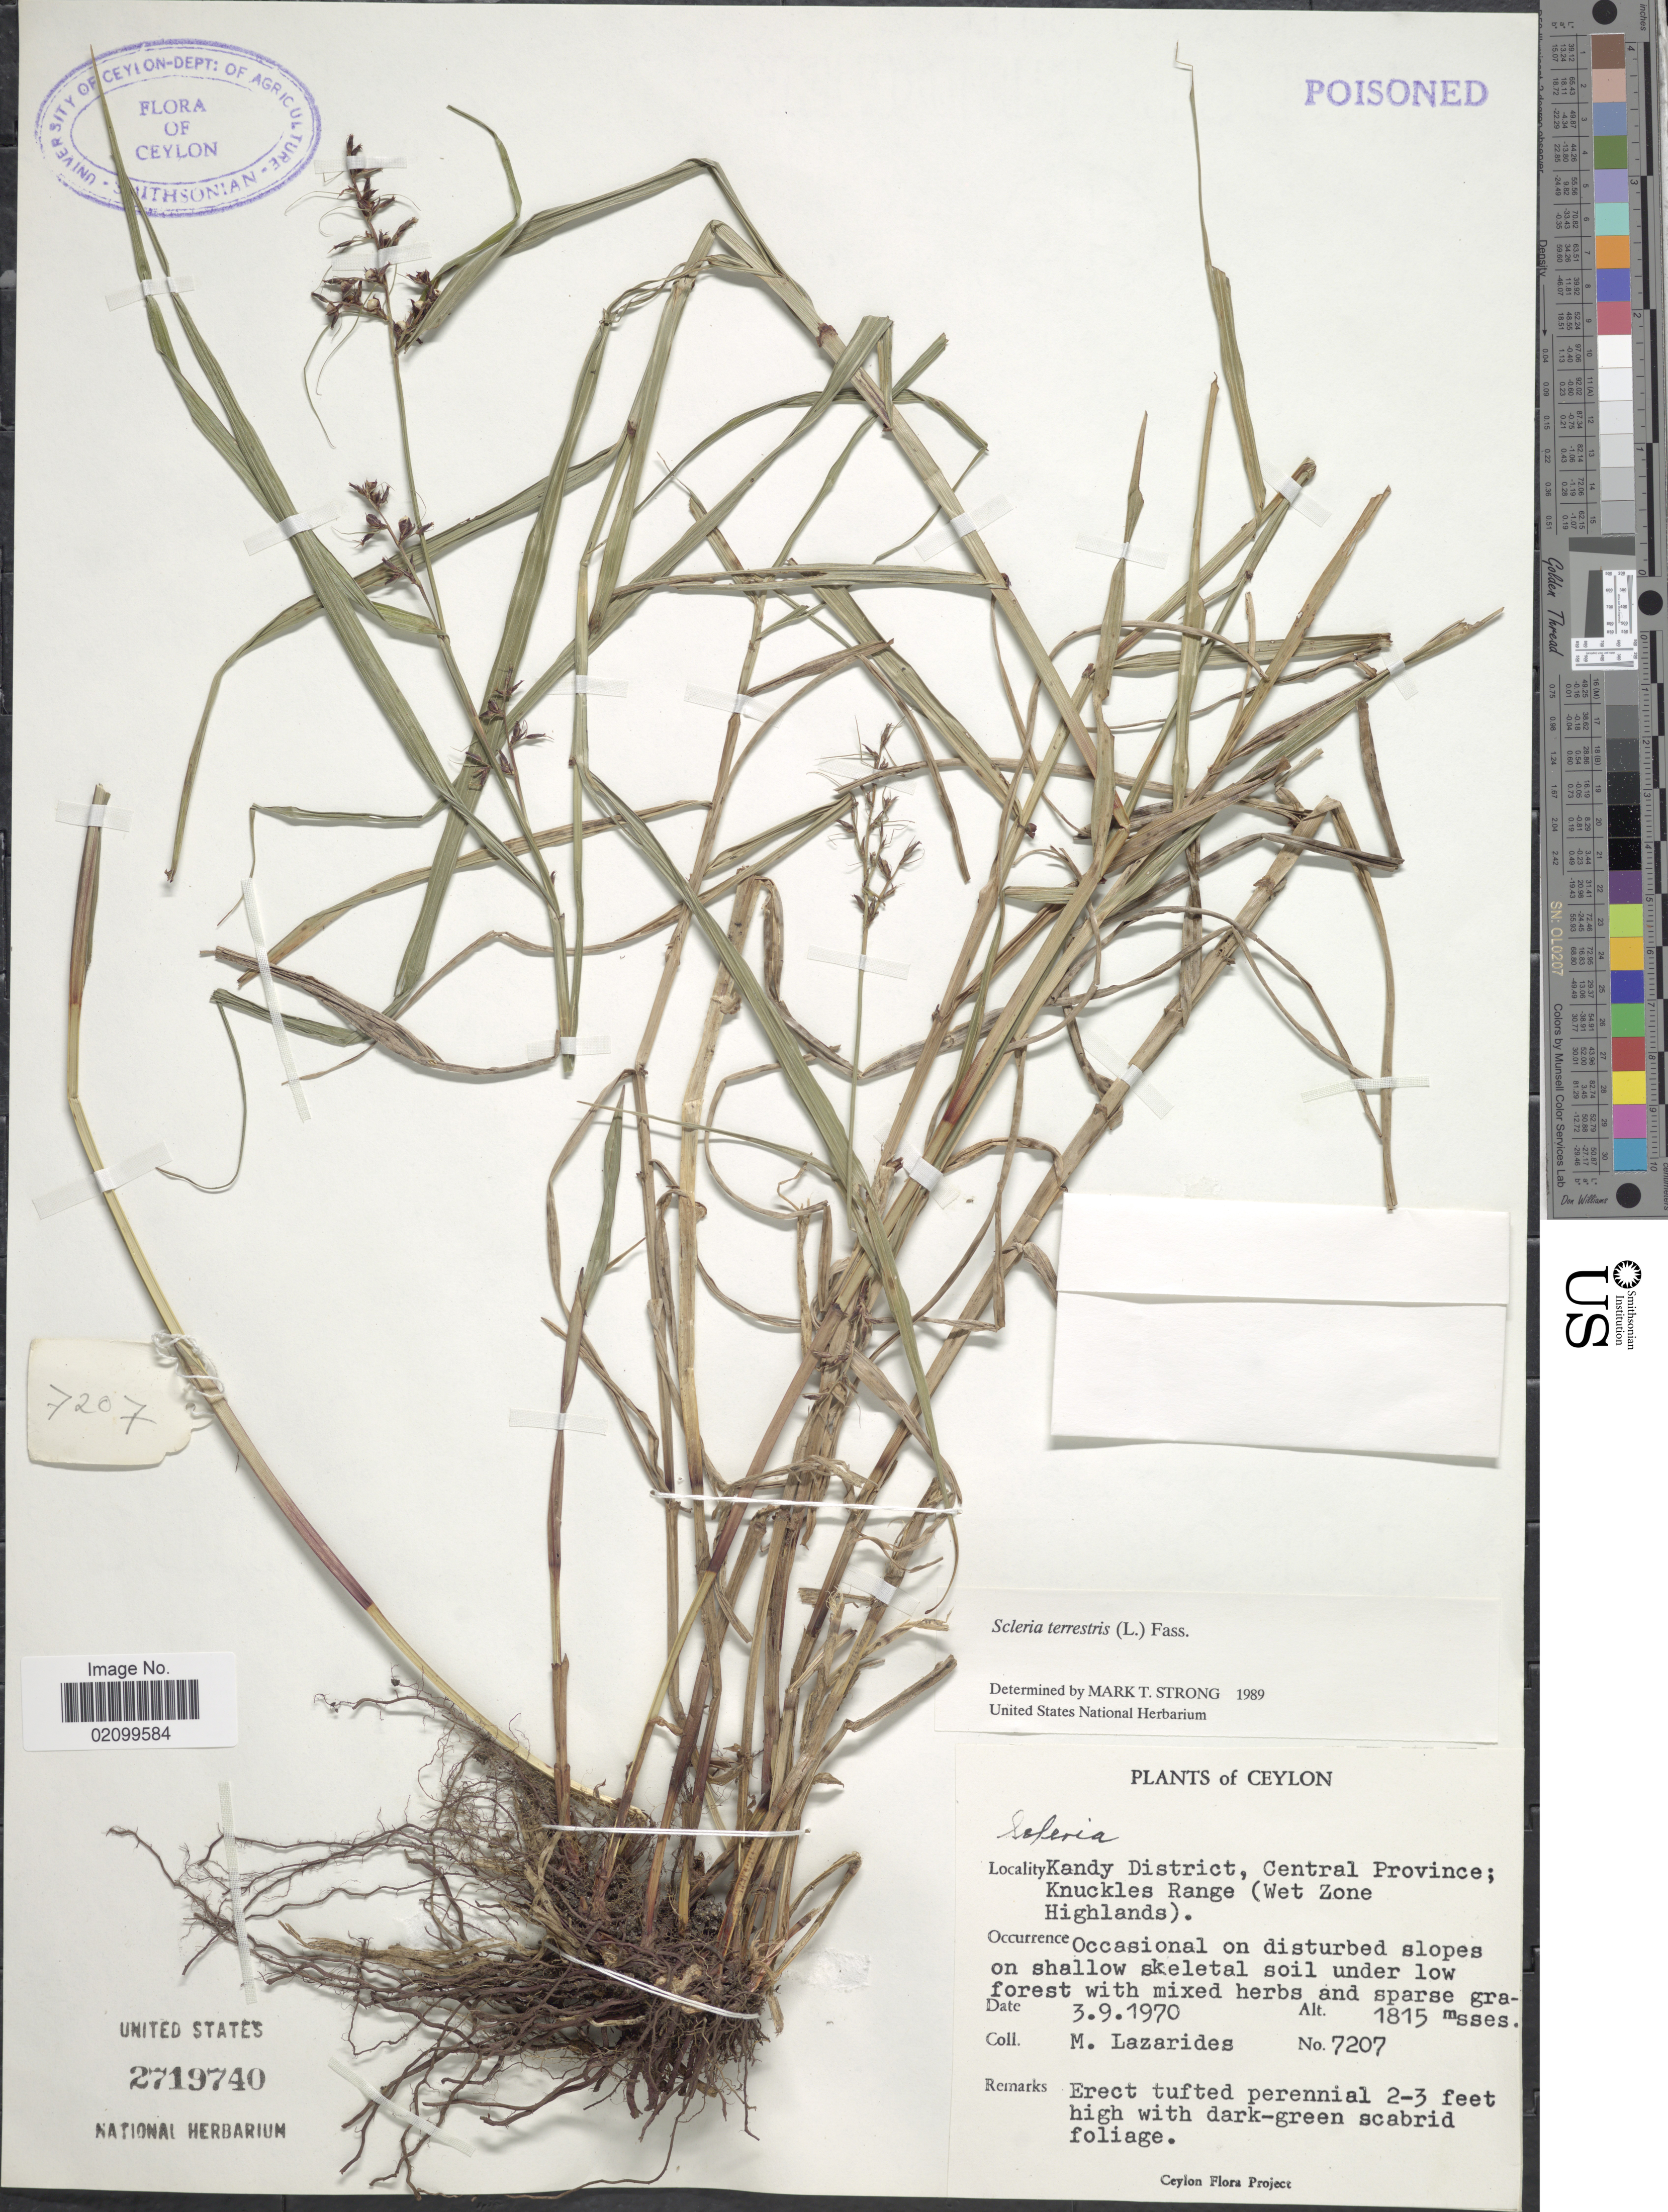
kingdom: Plantae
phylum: Tracheophyta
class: Liliopsida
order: Poales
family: Cyperaceae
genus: Scleria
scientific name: Scleria terrestris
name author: (L.) Fassett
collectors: M. Lazarides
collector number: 7207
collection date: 1970-09-03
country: Sri Lanka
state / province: Central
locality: Ceylon. Kandy District, Central Province; Knuckles Range (Wet Zone Highlands)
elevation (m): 1815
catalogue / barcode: US 2719740